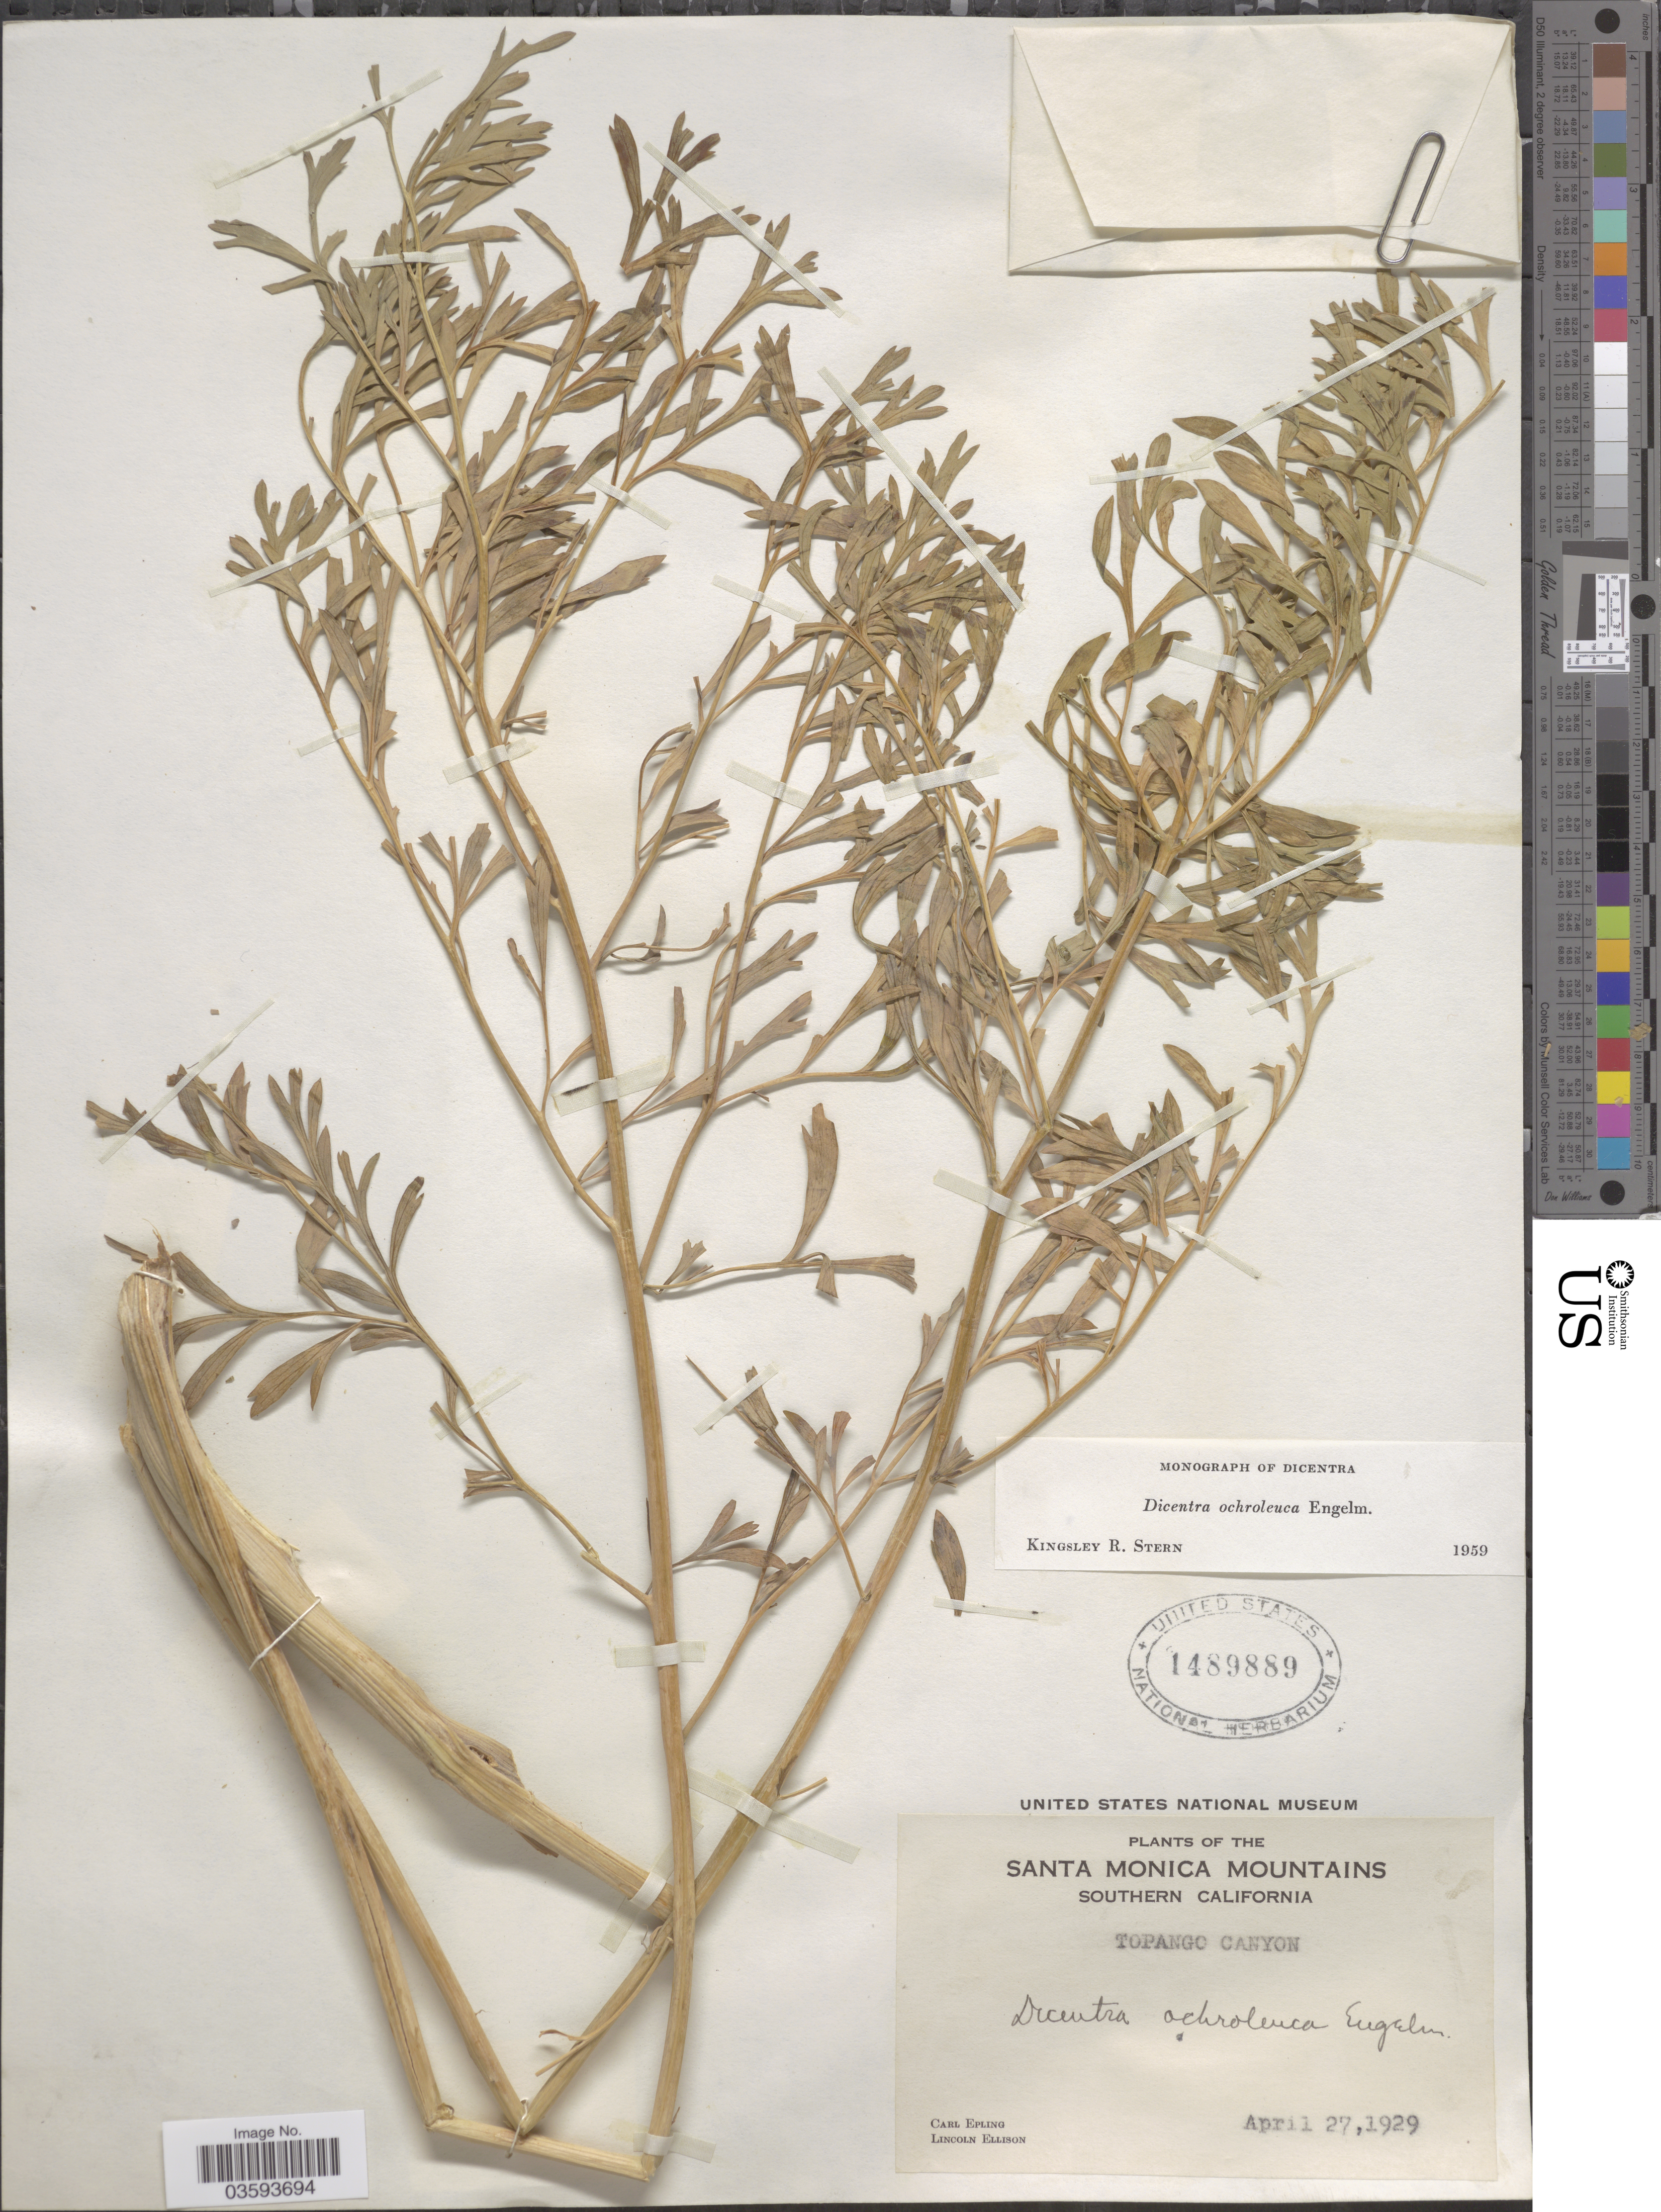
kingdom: Plantae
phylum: Tracheophyta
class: Magnoliopsida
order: Ranunculales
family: Papaveraceae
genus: Dicentra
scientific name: Dicentra ochroleuca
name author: Engelm.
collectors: C. C. Epling & L. Ellison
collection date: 1929-04-27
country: United States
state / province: California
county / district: Los Angeles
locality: Santa Monica Mountains. Southern California. Topango Canyon.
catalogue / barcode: US 1489889